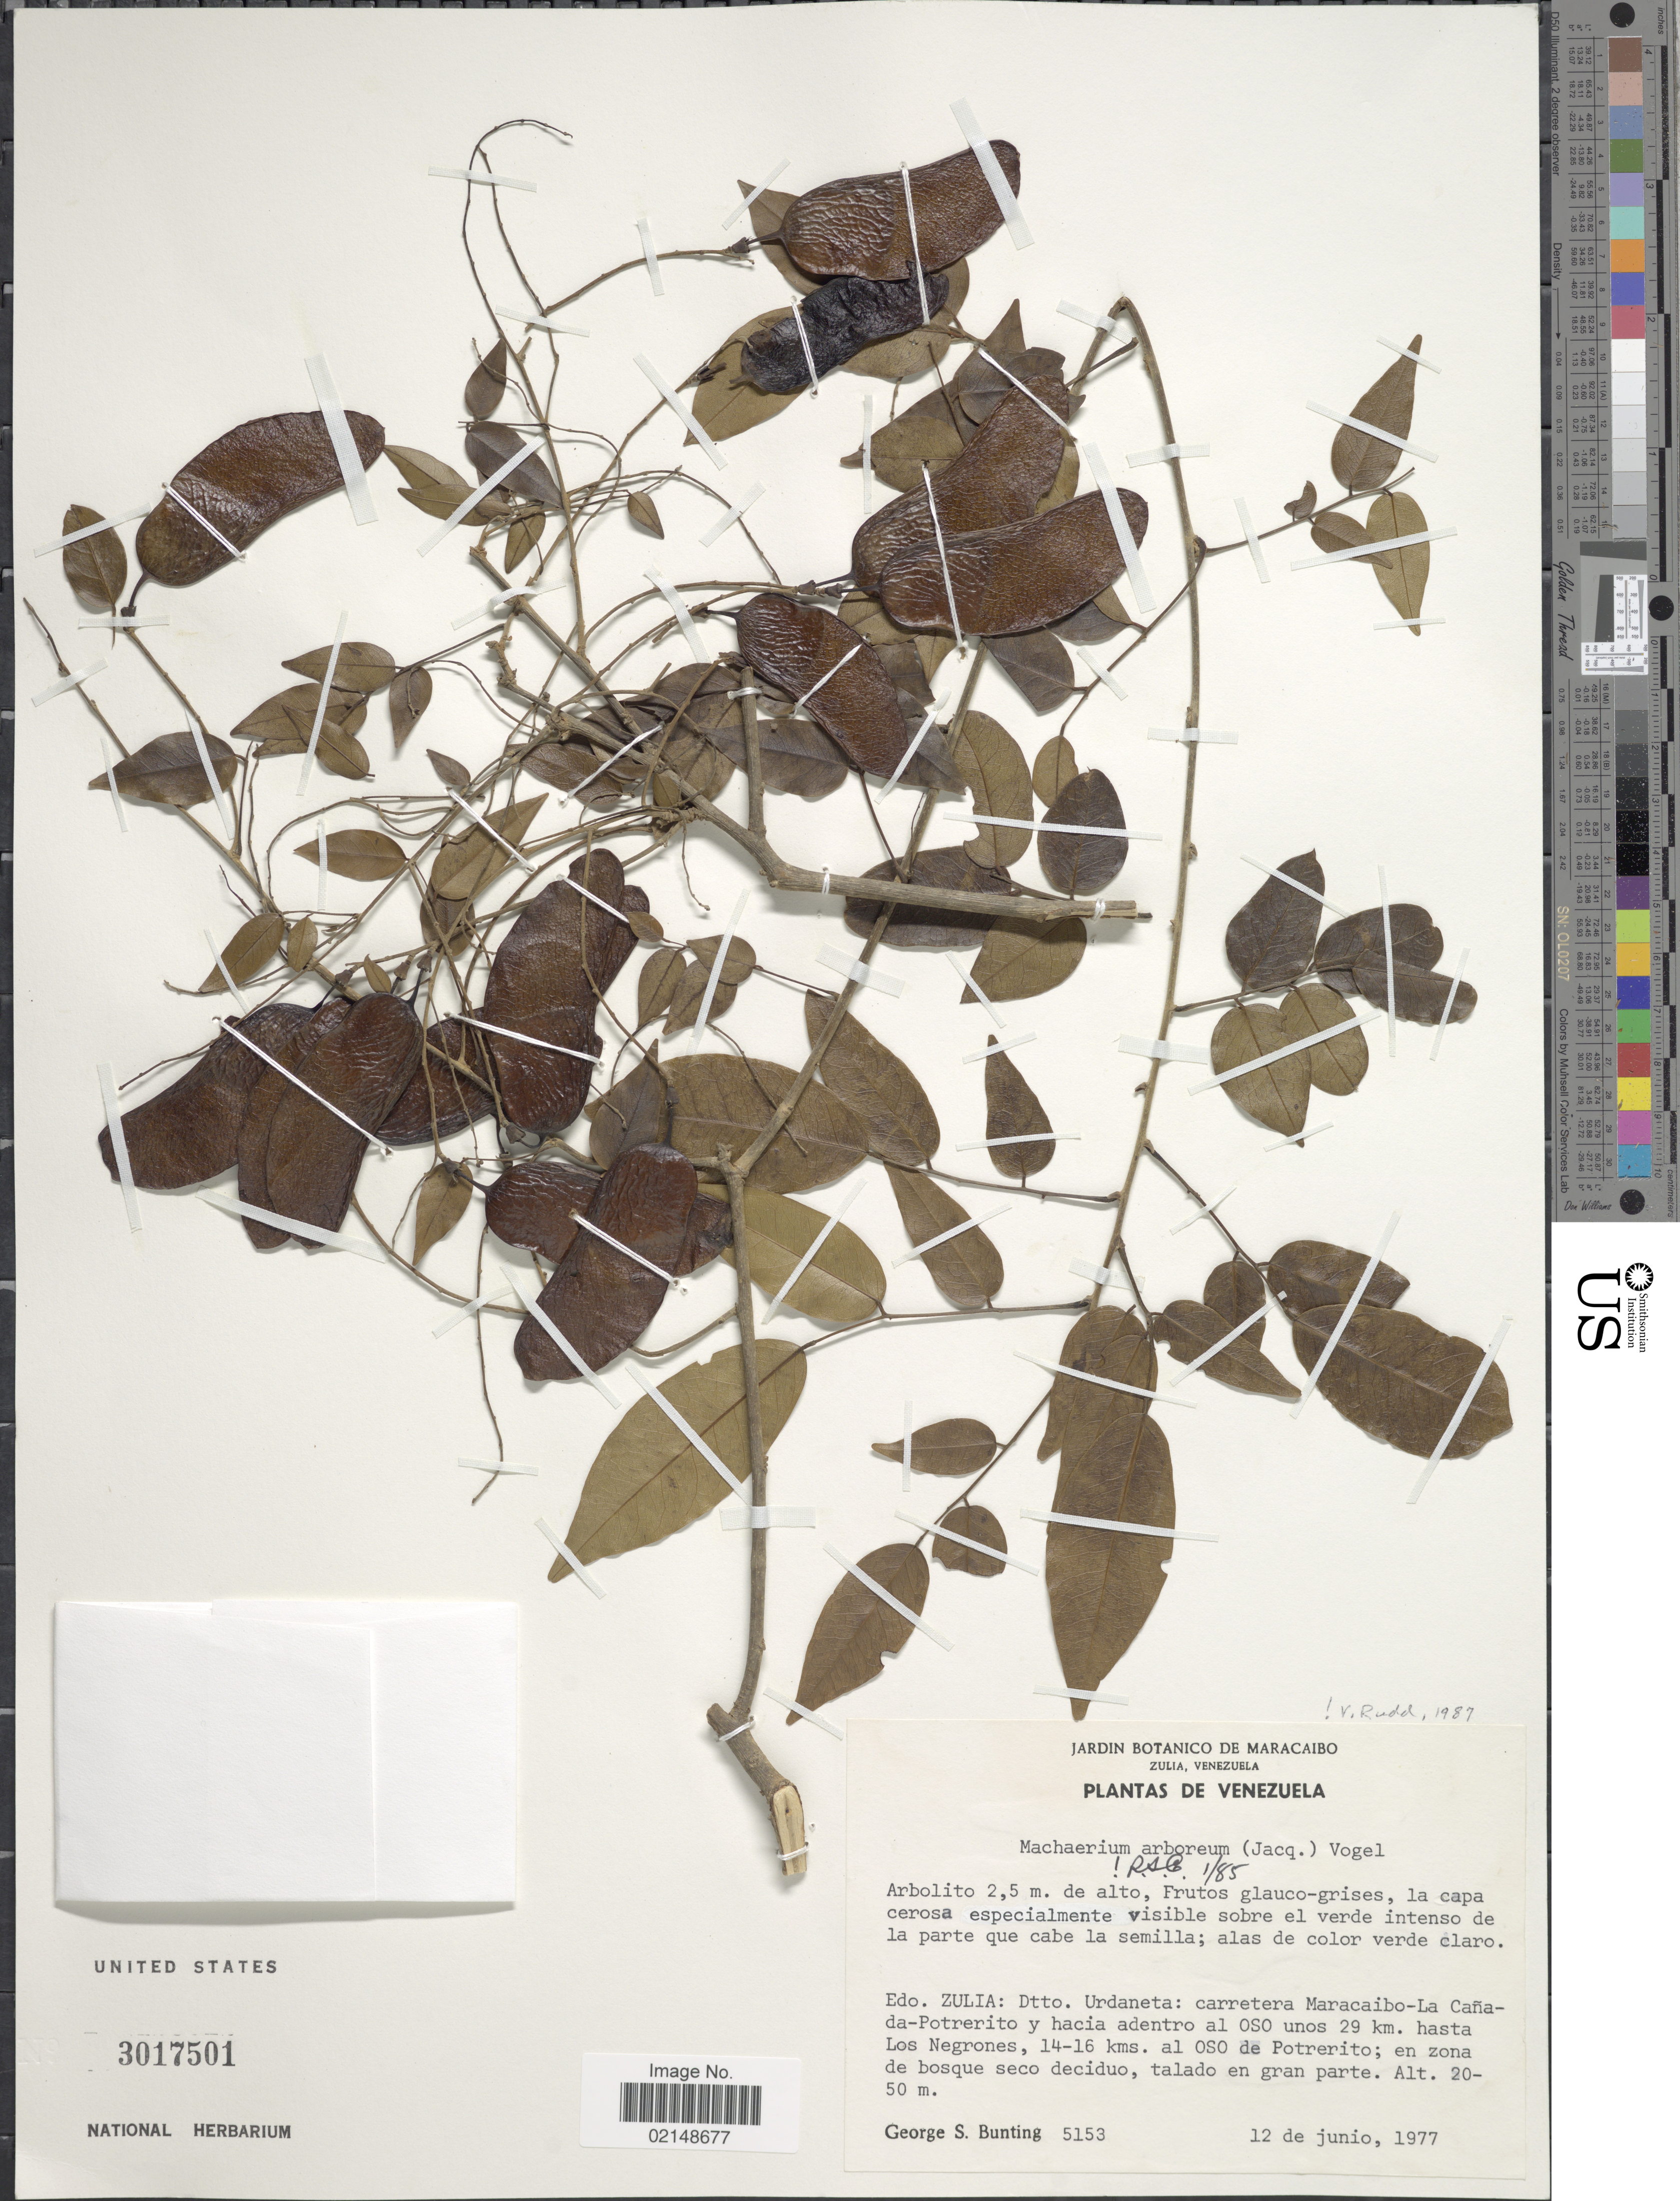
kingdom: Plantae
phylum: Tracheophyta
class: Magnoliopsida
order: Fabales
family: Fabaceae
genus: Machaerium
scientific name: Machaerium arboreum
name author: (Jacq.) Benth.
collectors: G. S. Bunting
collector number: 5153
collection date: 1977-06-12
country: Venezuela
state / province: Zulia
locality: Dtto. Urdaneta, carretera Maracaibo-La Canada-Potrerito y hacia adentro al OSO unos 29 km hasta Los Negrones, 14-16 kms al OSO de Potrerito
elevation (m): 20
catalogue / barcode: US 3017501